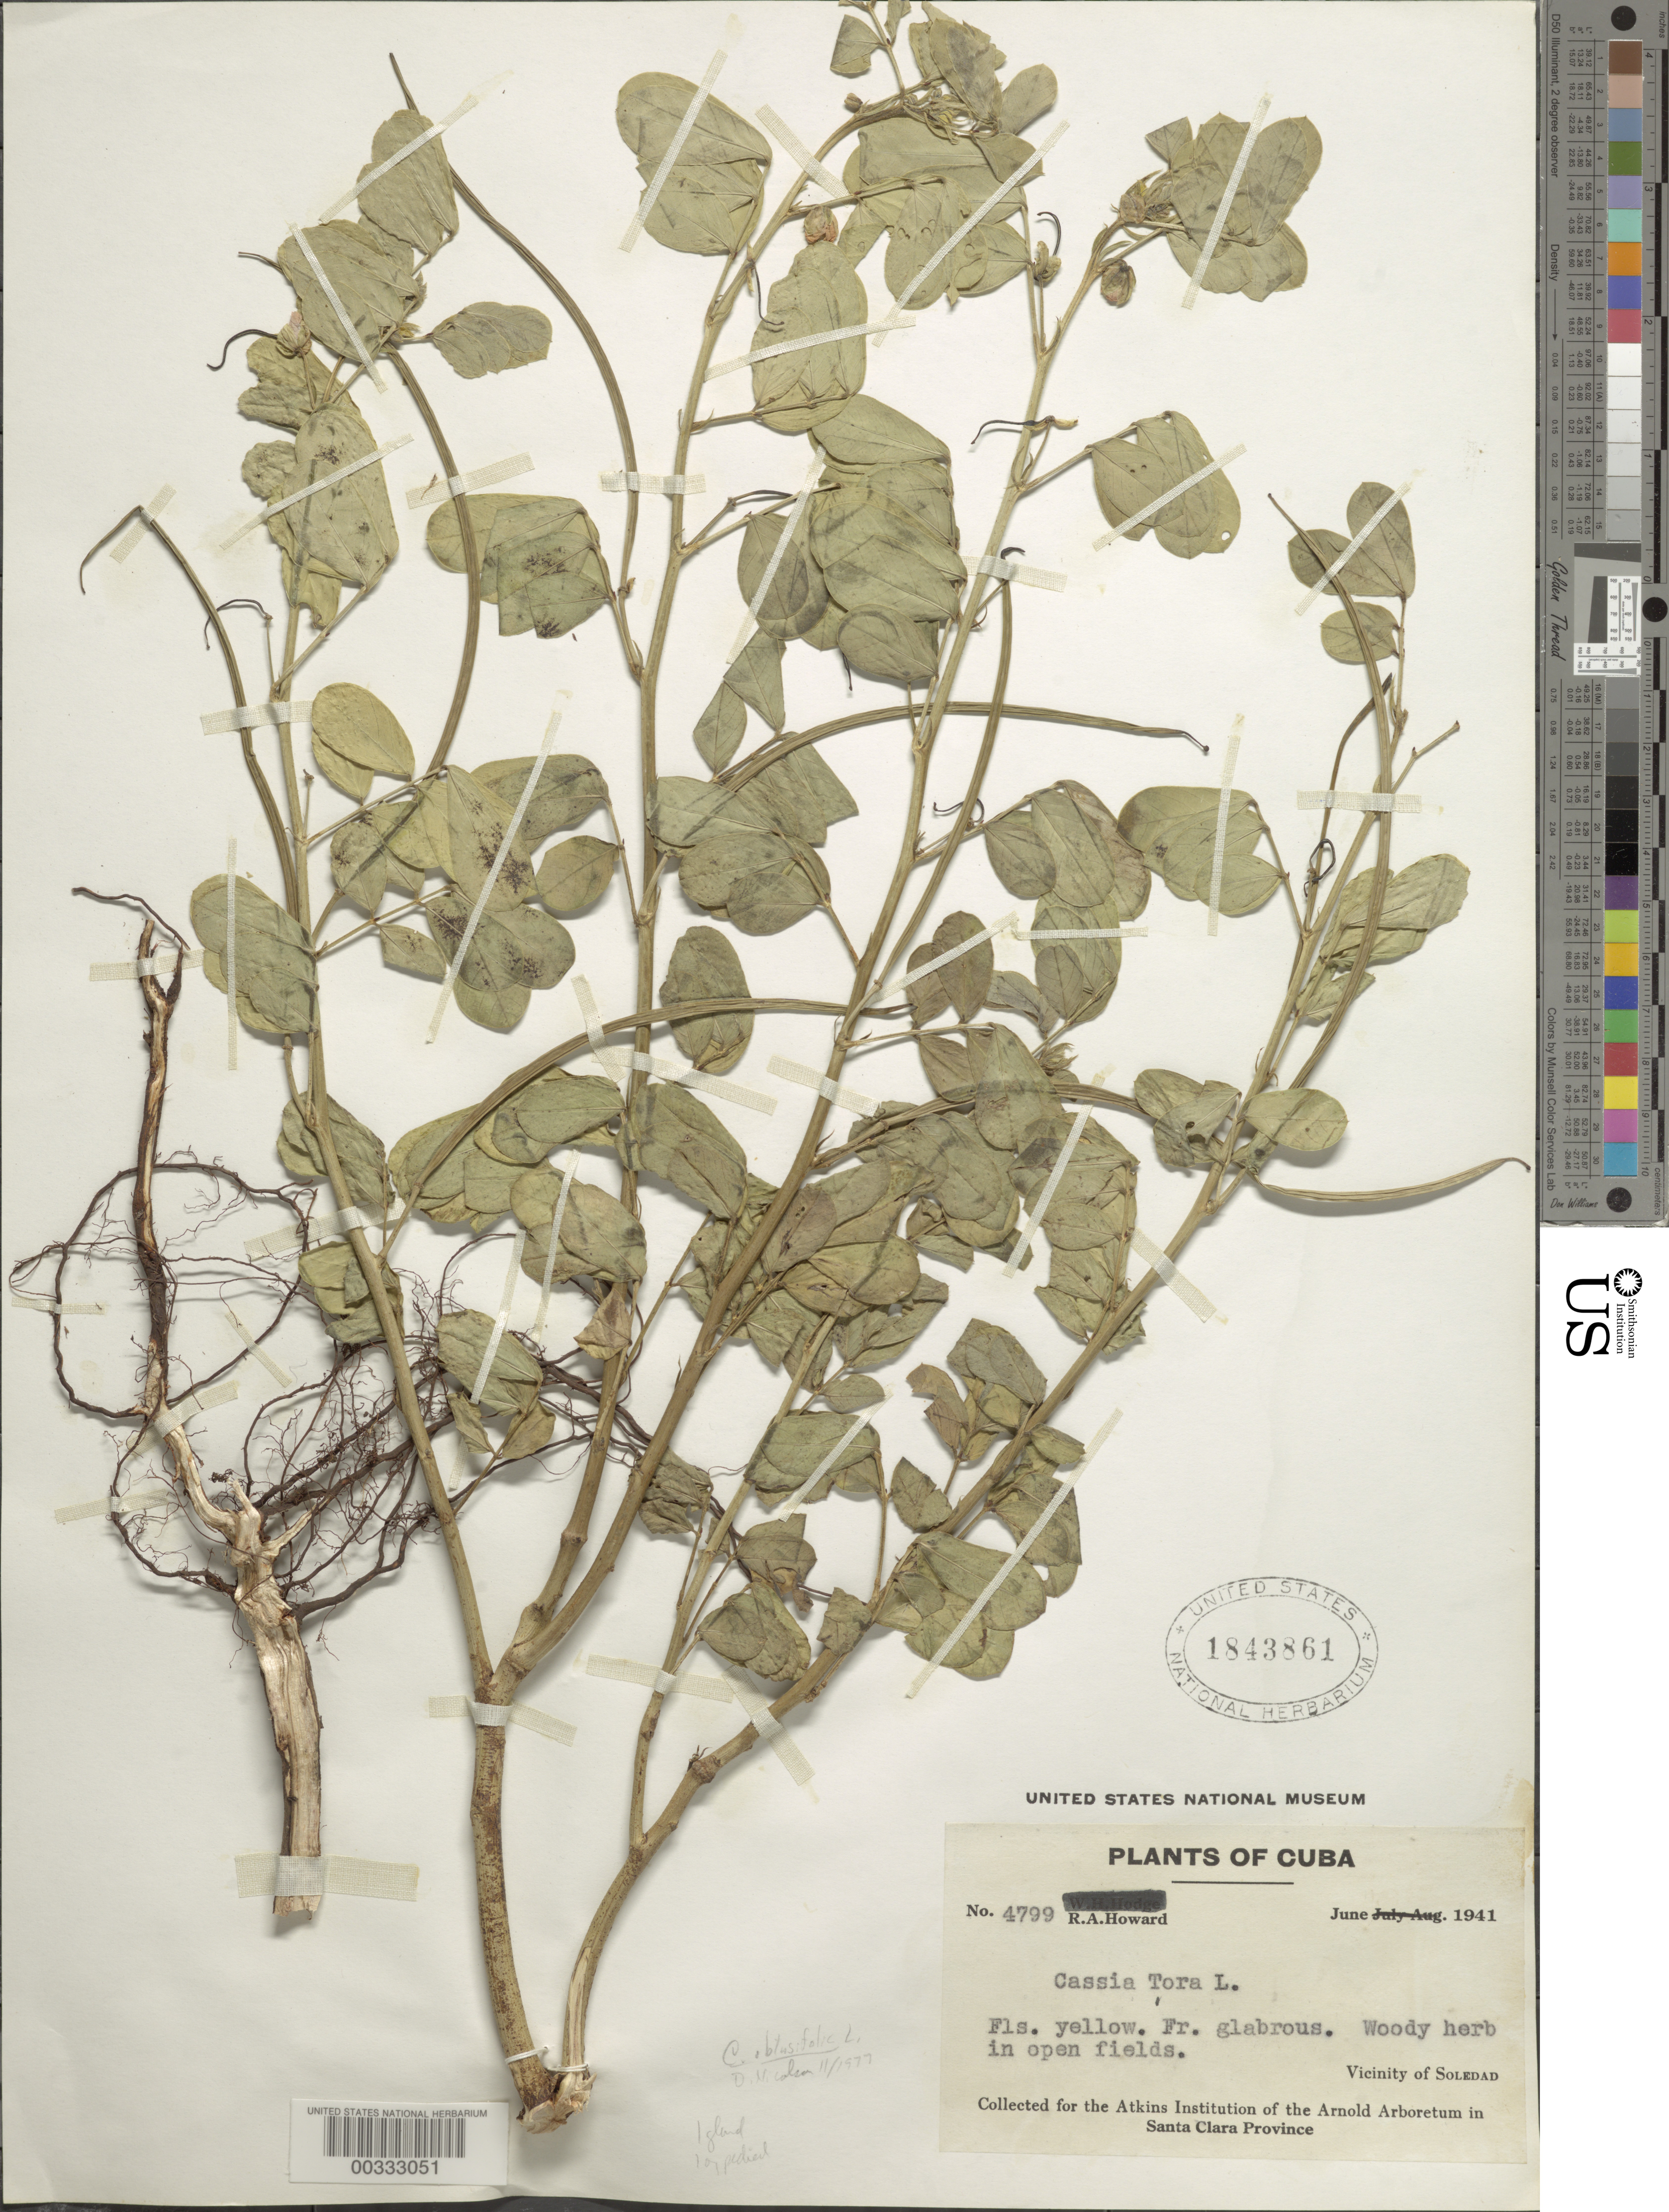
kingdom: Plantae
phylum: Tracheophyta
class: Magnoliopsida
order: Fabales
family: Fabaceae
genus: Senna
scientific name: Senna obtusifolia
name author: (L.) H.S. Irwin & Barneby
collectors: R. A. Howard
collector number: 4799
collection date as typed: Jun 1941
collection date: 1941-06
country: Cuba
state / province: Las Villas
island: Greater Antilles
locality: Vicinity of soledad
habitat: In open fields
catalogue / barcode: US 1843861